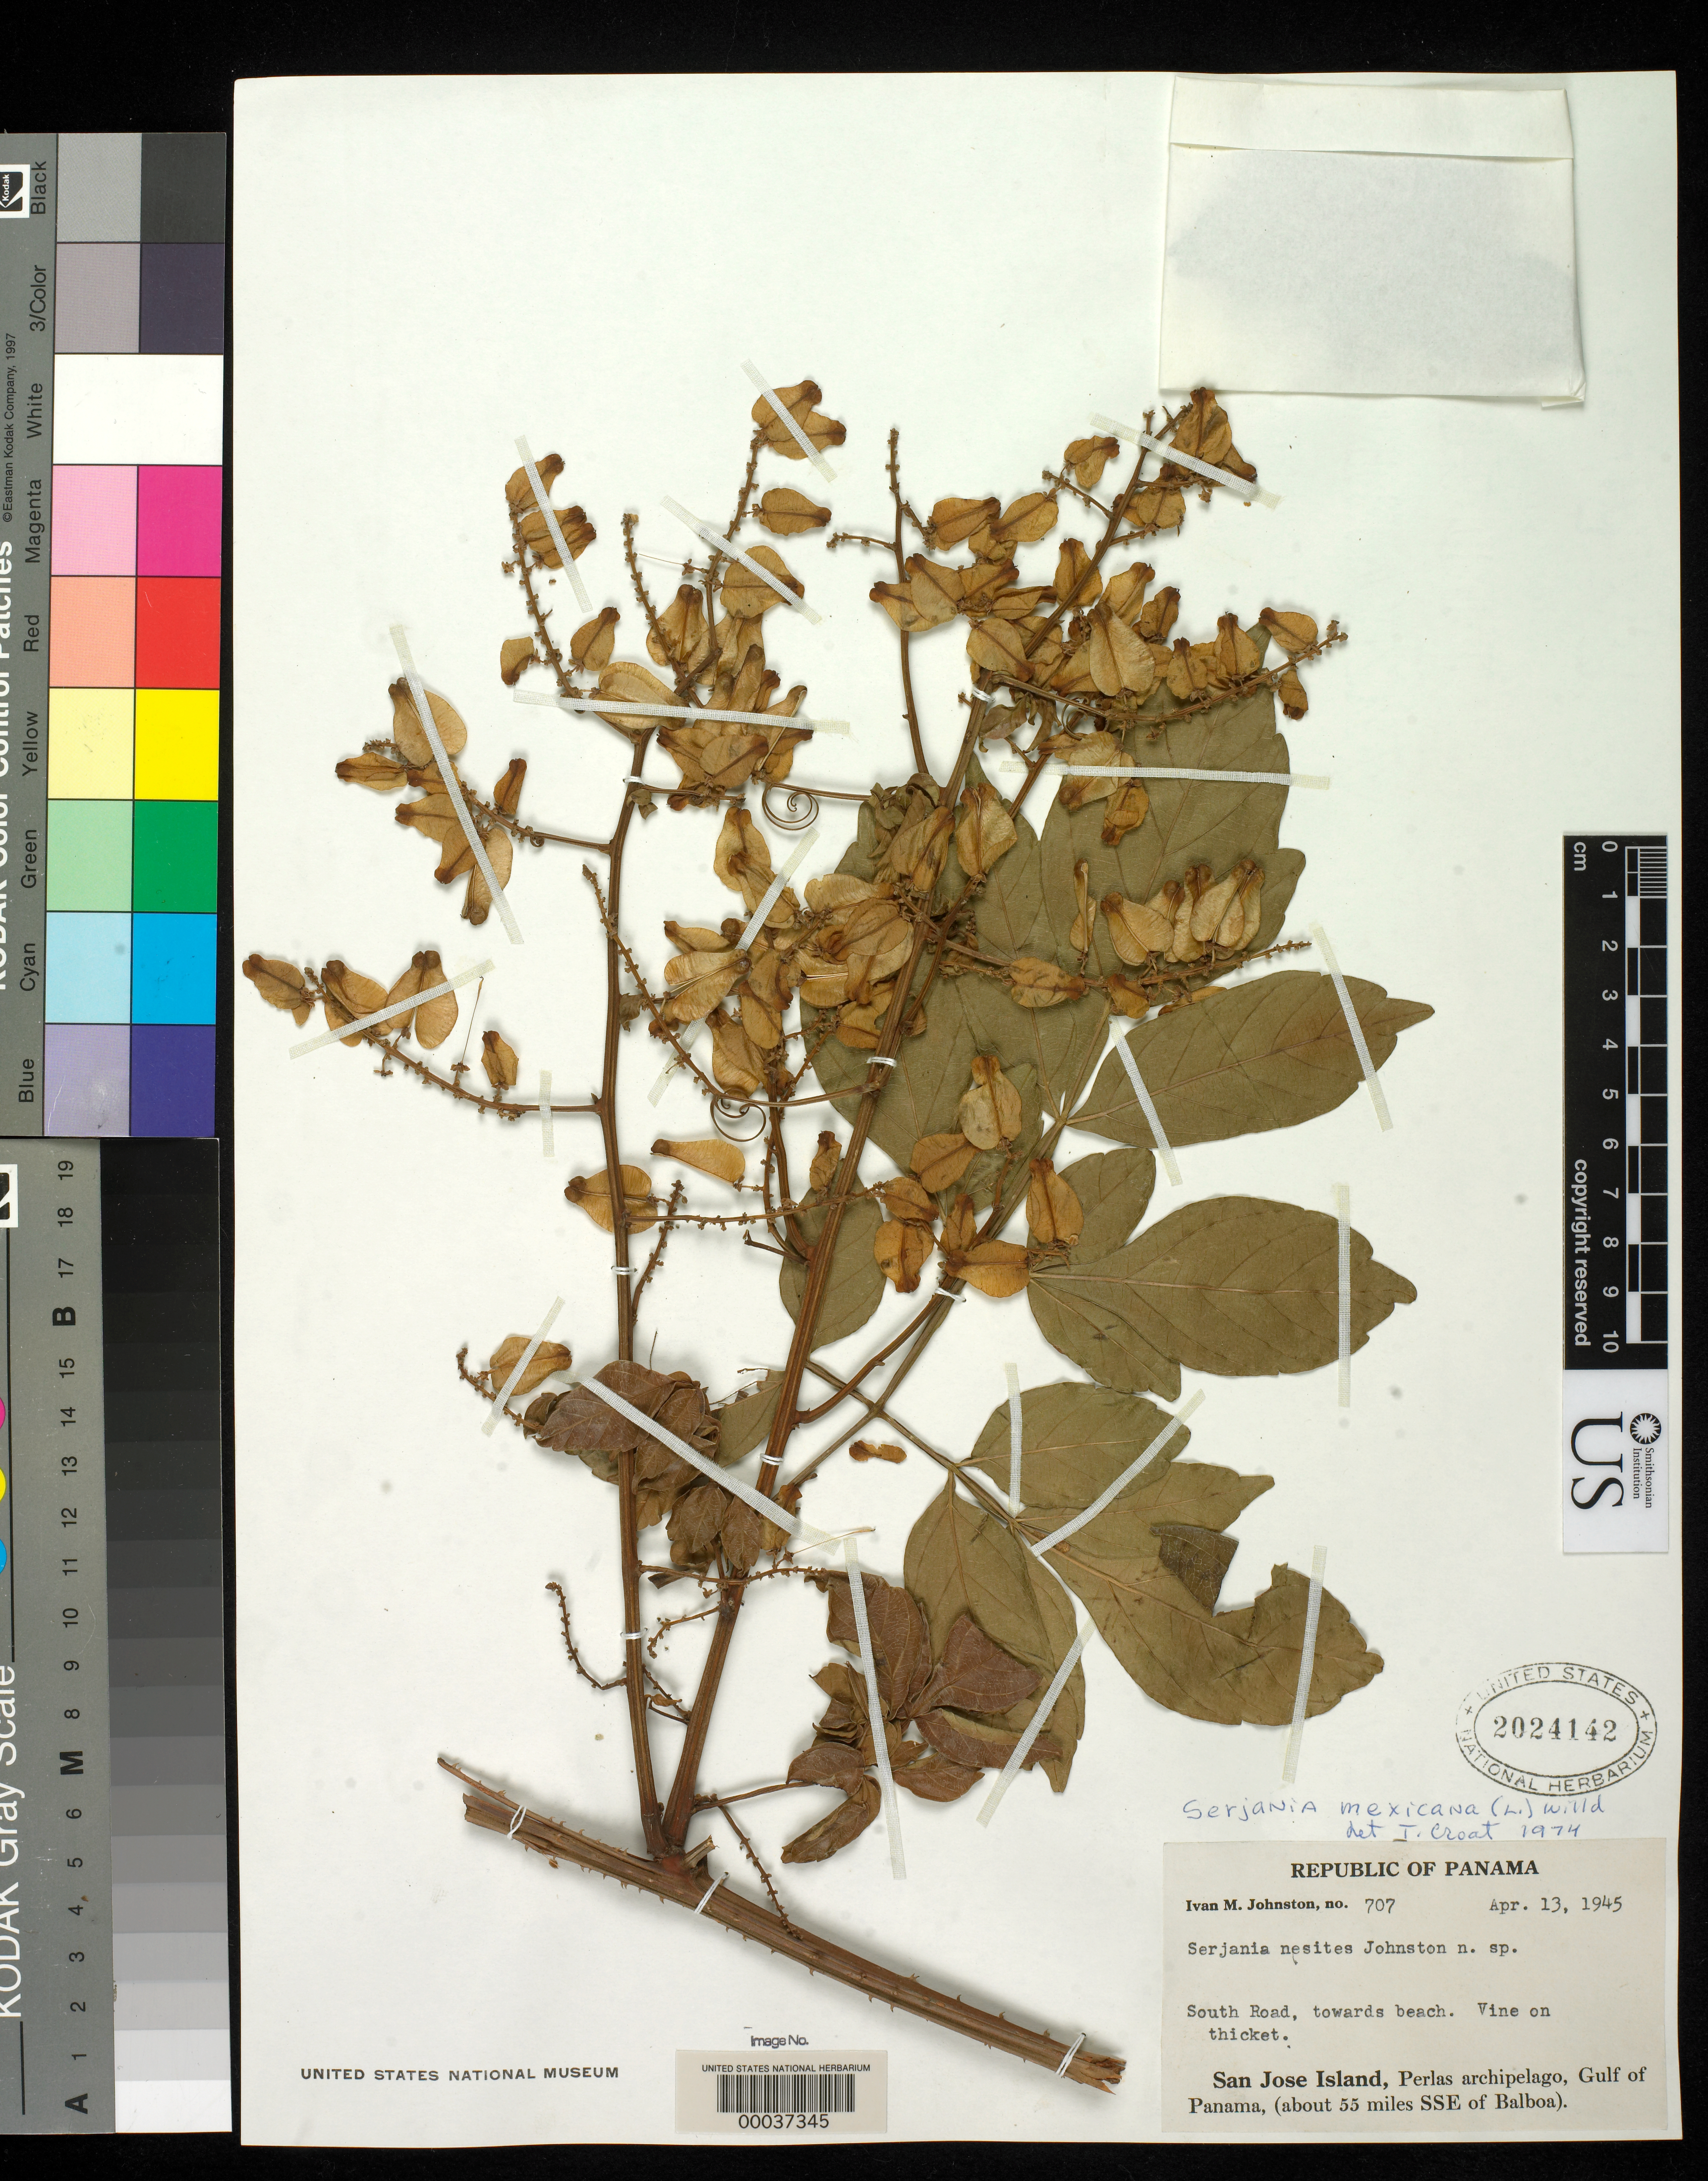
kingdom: Plantae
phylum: Tracheophyta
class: Magnoliopsida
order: Sapindales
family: Sapindaceae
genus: Serjania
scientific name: Serjania nesites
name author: I.M. Johnst.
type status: Isotype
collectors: I.M. Johnston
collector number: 707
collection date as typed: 13 Apr 1945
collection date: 1945-04-13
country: Panama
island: San Jose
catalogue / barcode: US 2024142